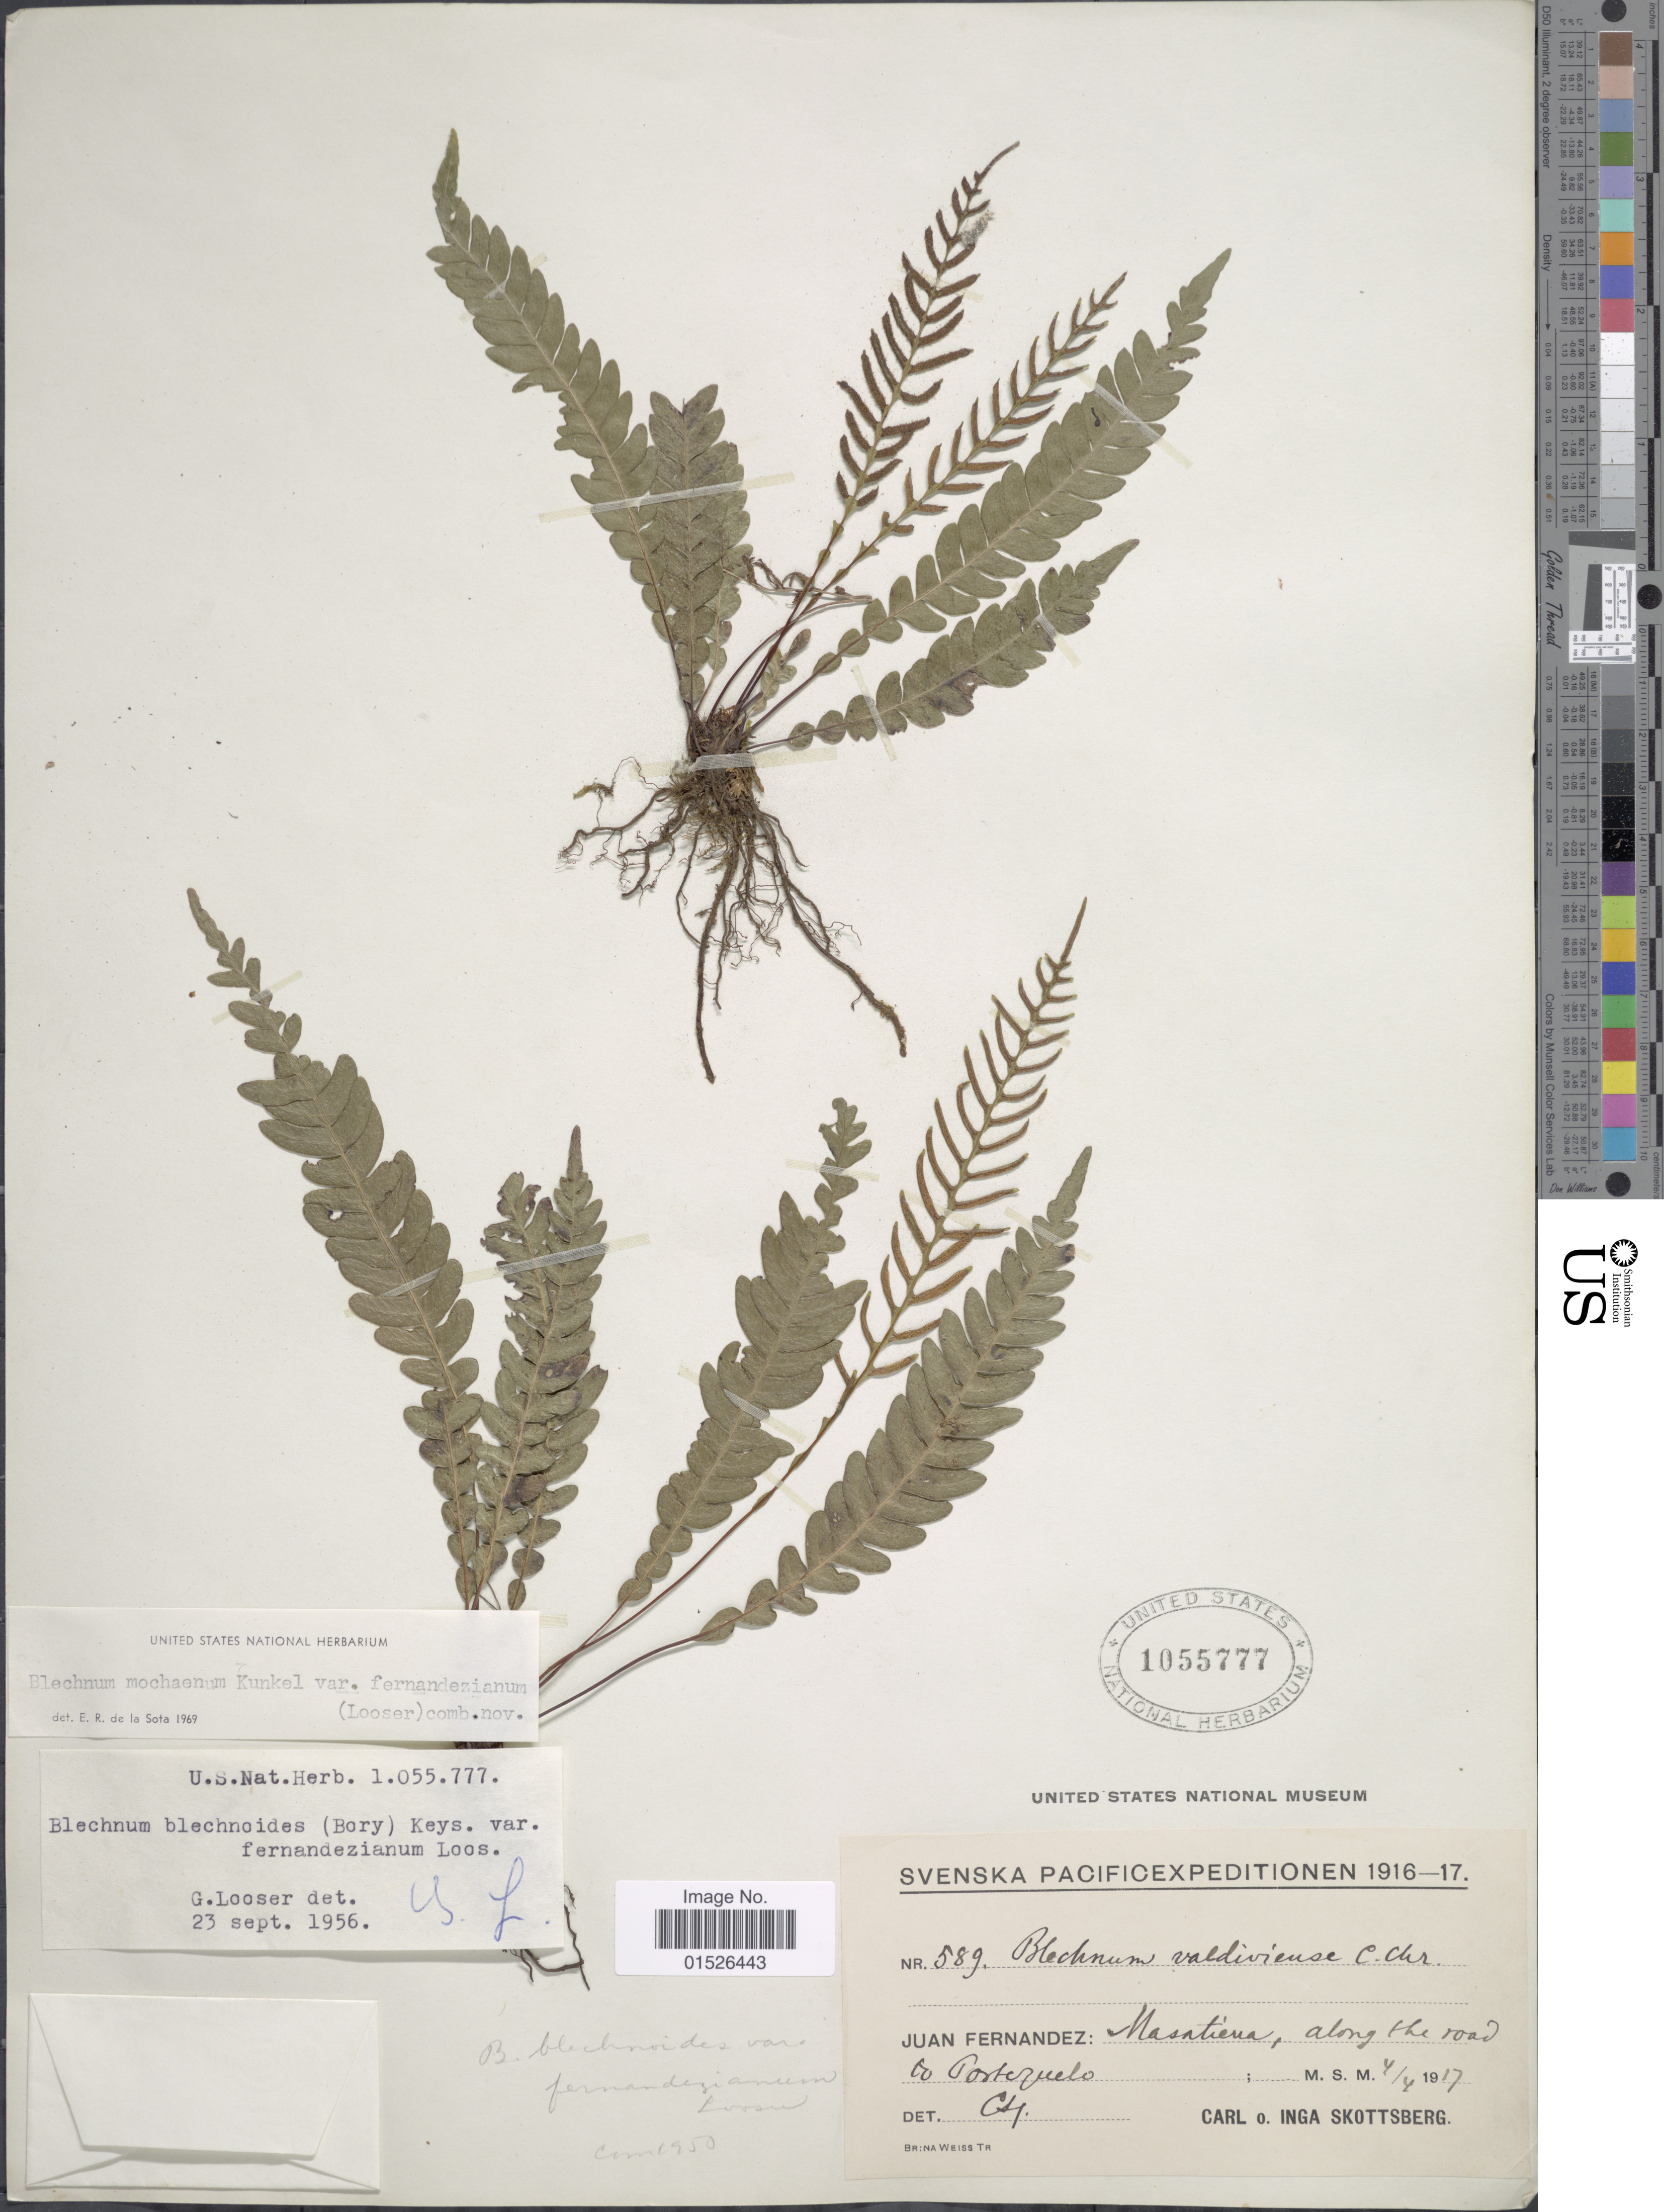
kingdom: Plantae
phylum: Tracheophyta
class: Polypodiopsida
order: Polypodiales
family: Blechnaceae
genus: Blechnum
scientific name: Blechnum mochaenum var. fernandezianum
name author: (Looser) de la Sota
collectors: C. Skottsberg & I. Skottsberg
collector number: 589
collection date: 1917-04-04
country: Chile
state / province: Valparaíso (V)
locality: Juan Fernandez: Masatierra, along the road to Portezuelo.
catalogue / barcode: US 1055777